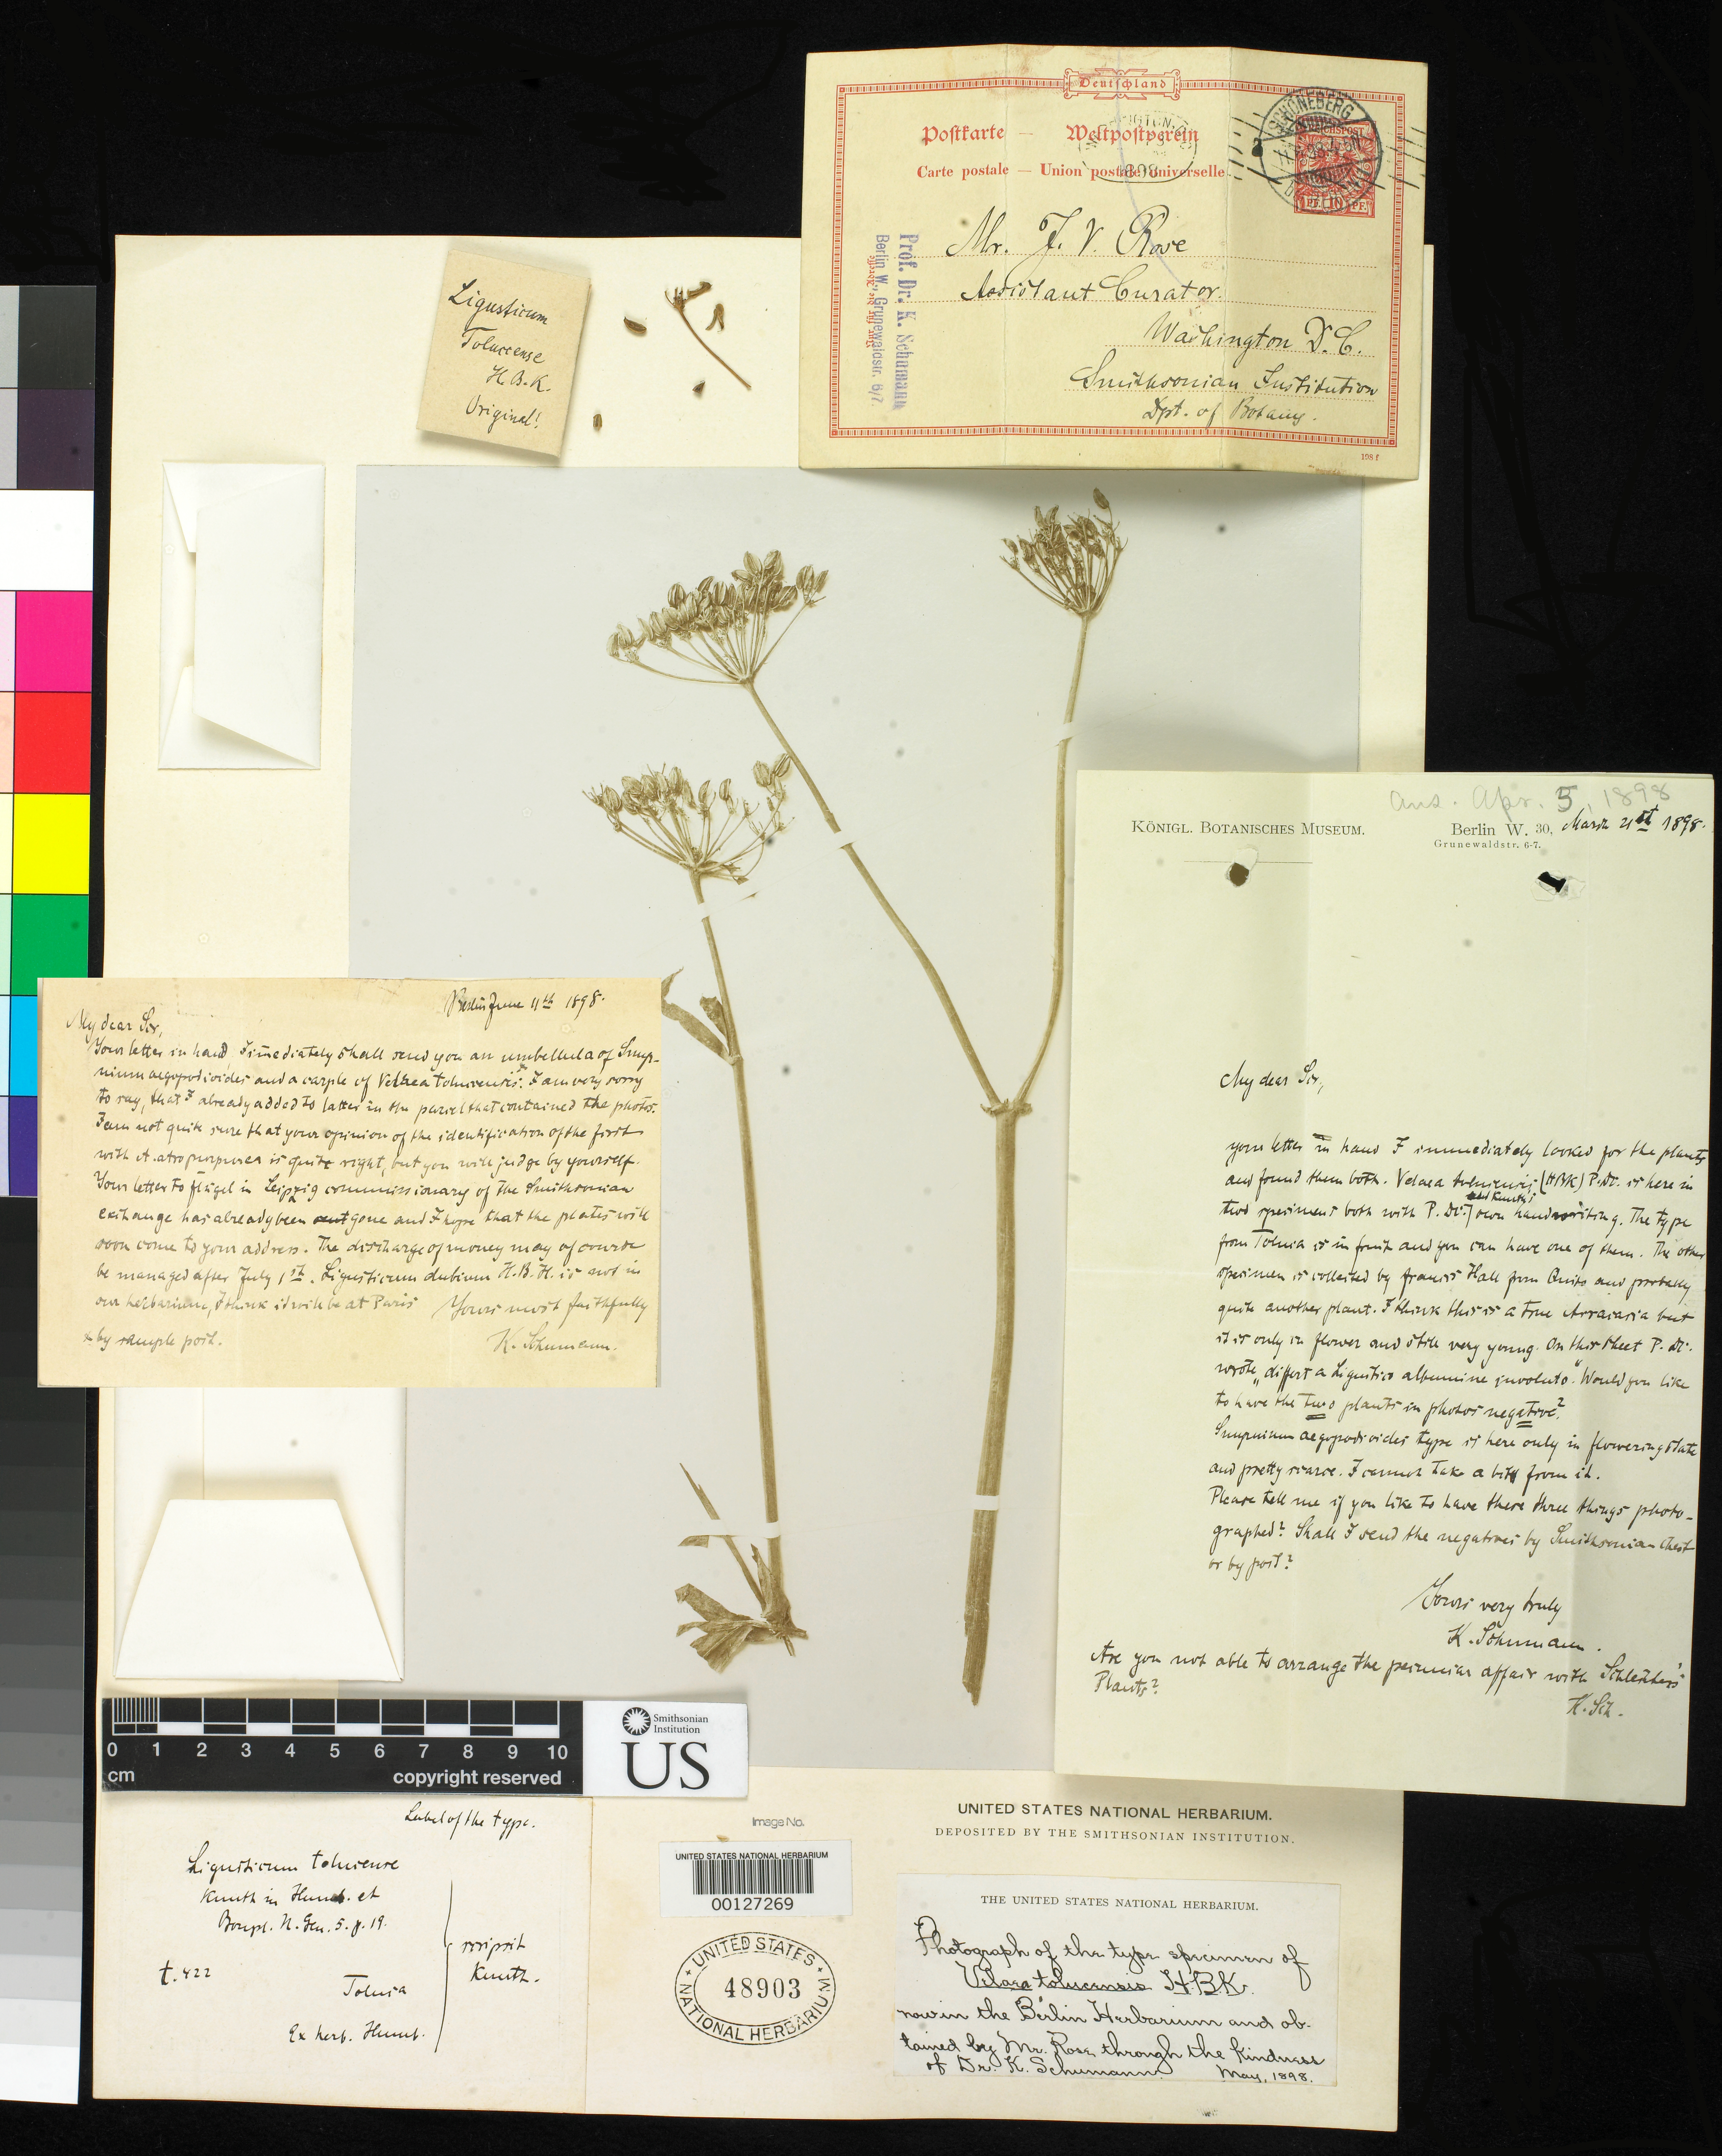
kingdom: Plantae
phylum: Tracheophyta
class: Magnoliopsida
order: Apiales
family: Apiaceae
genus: Ligusticum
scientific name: Ligusticum tolucense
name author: Kunth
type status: Type Material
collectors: A. J. A. Bonpland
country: Mexico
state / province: México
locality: Toluca, Islahuaca.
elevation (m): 1380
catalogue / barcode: US 48903